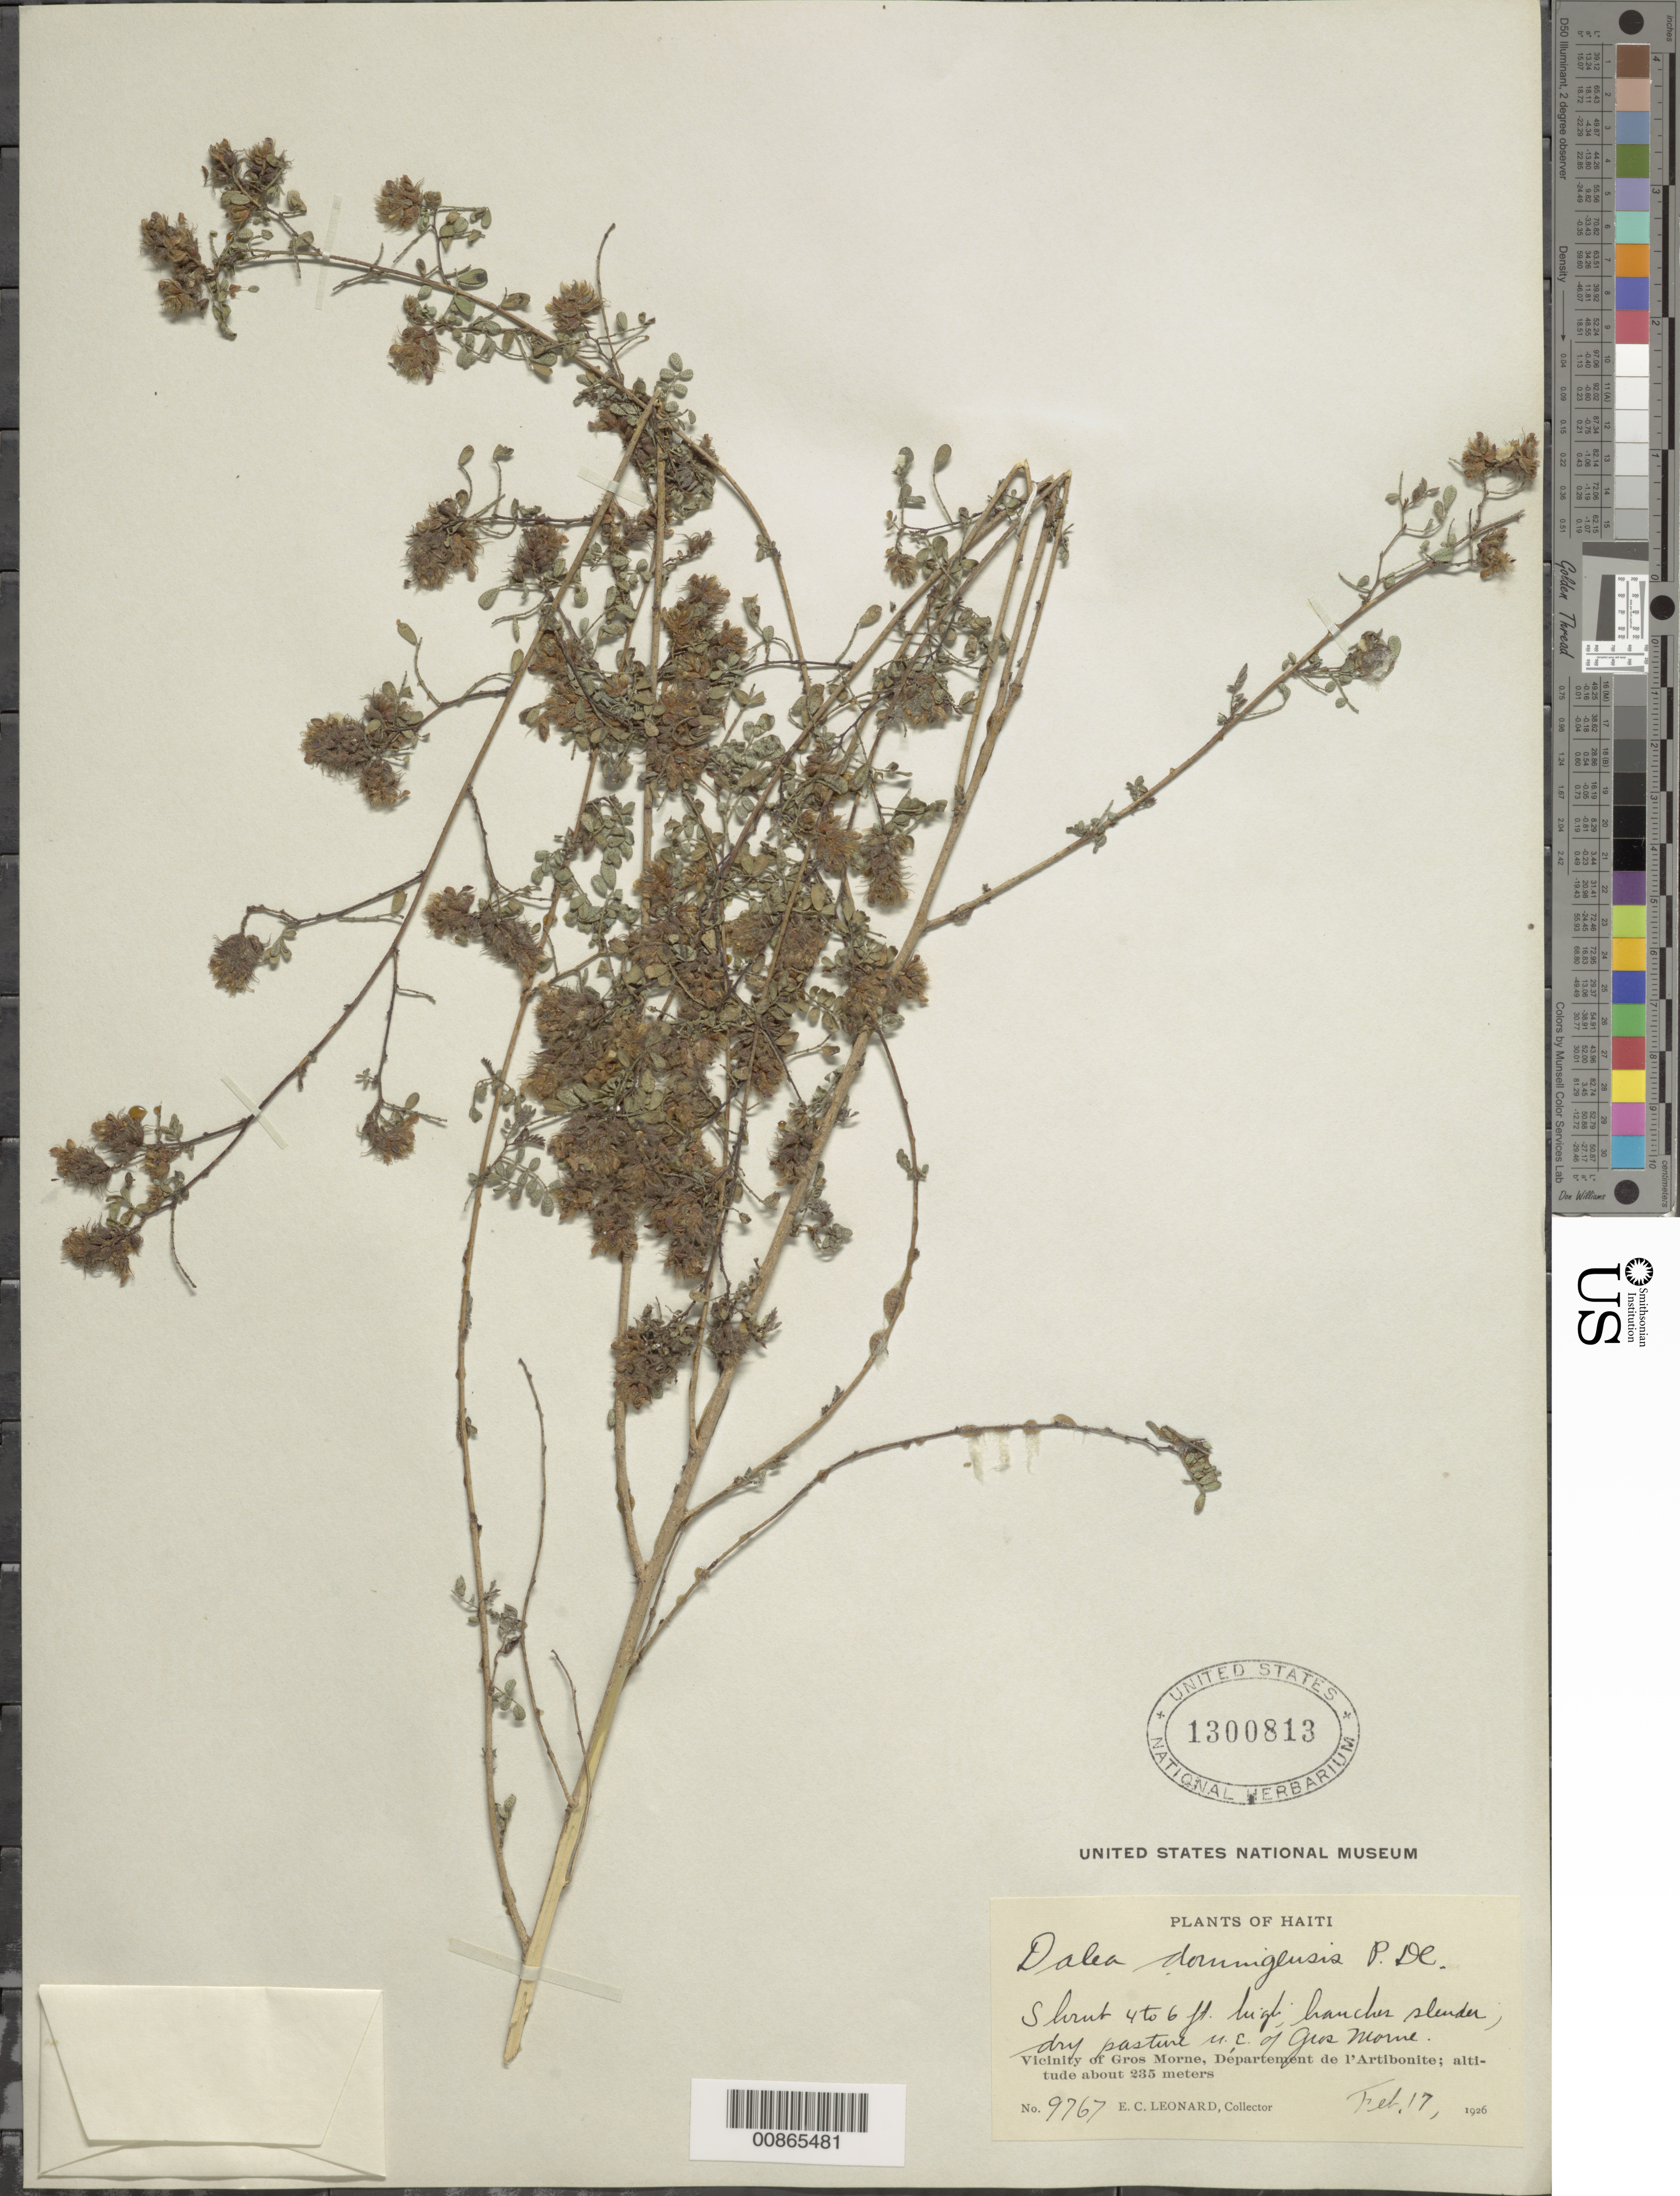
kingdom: Plantae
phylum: Tracheophyta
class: Magnoliopsida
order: Fabales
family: Fabaceae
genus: Dalea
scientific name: Dalea carthagenensis var. carthagenensis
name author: (Jacq.) J.F. Macbr.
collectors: E. C. Leonard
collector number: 9767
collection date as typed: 17 Feb 1926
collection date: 1926-02-17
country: Haiti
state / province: Artibonite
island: Hispaniola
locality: NE of Gros Morne.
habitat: Dry pasture.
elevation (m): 235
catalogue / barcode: US 1300813